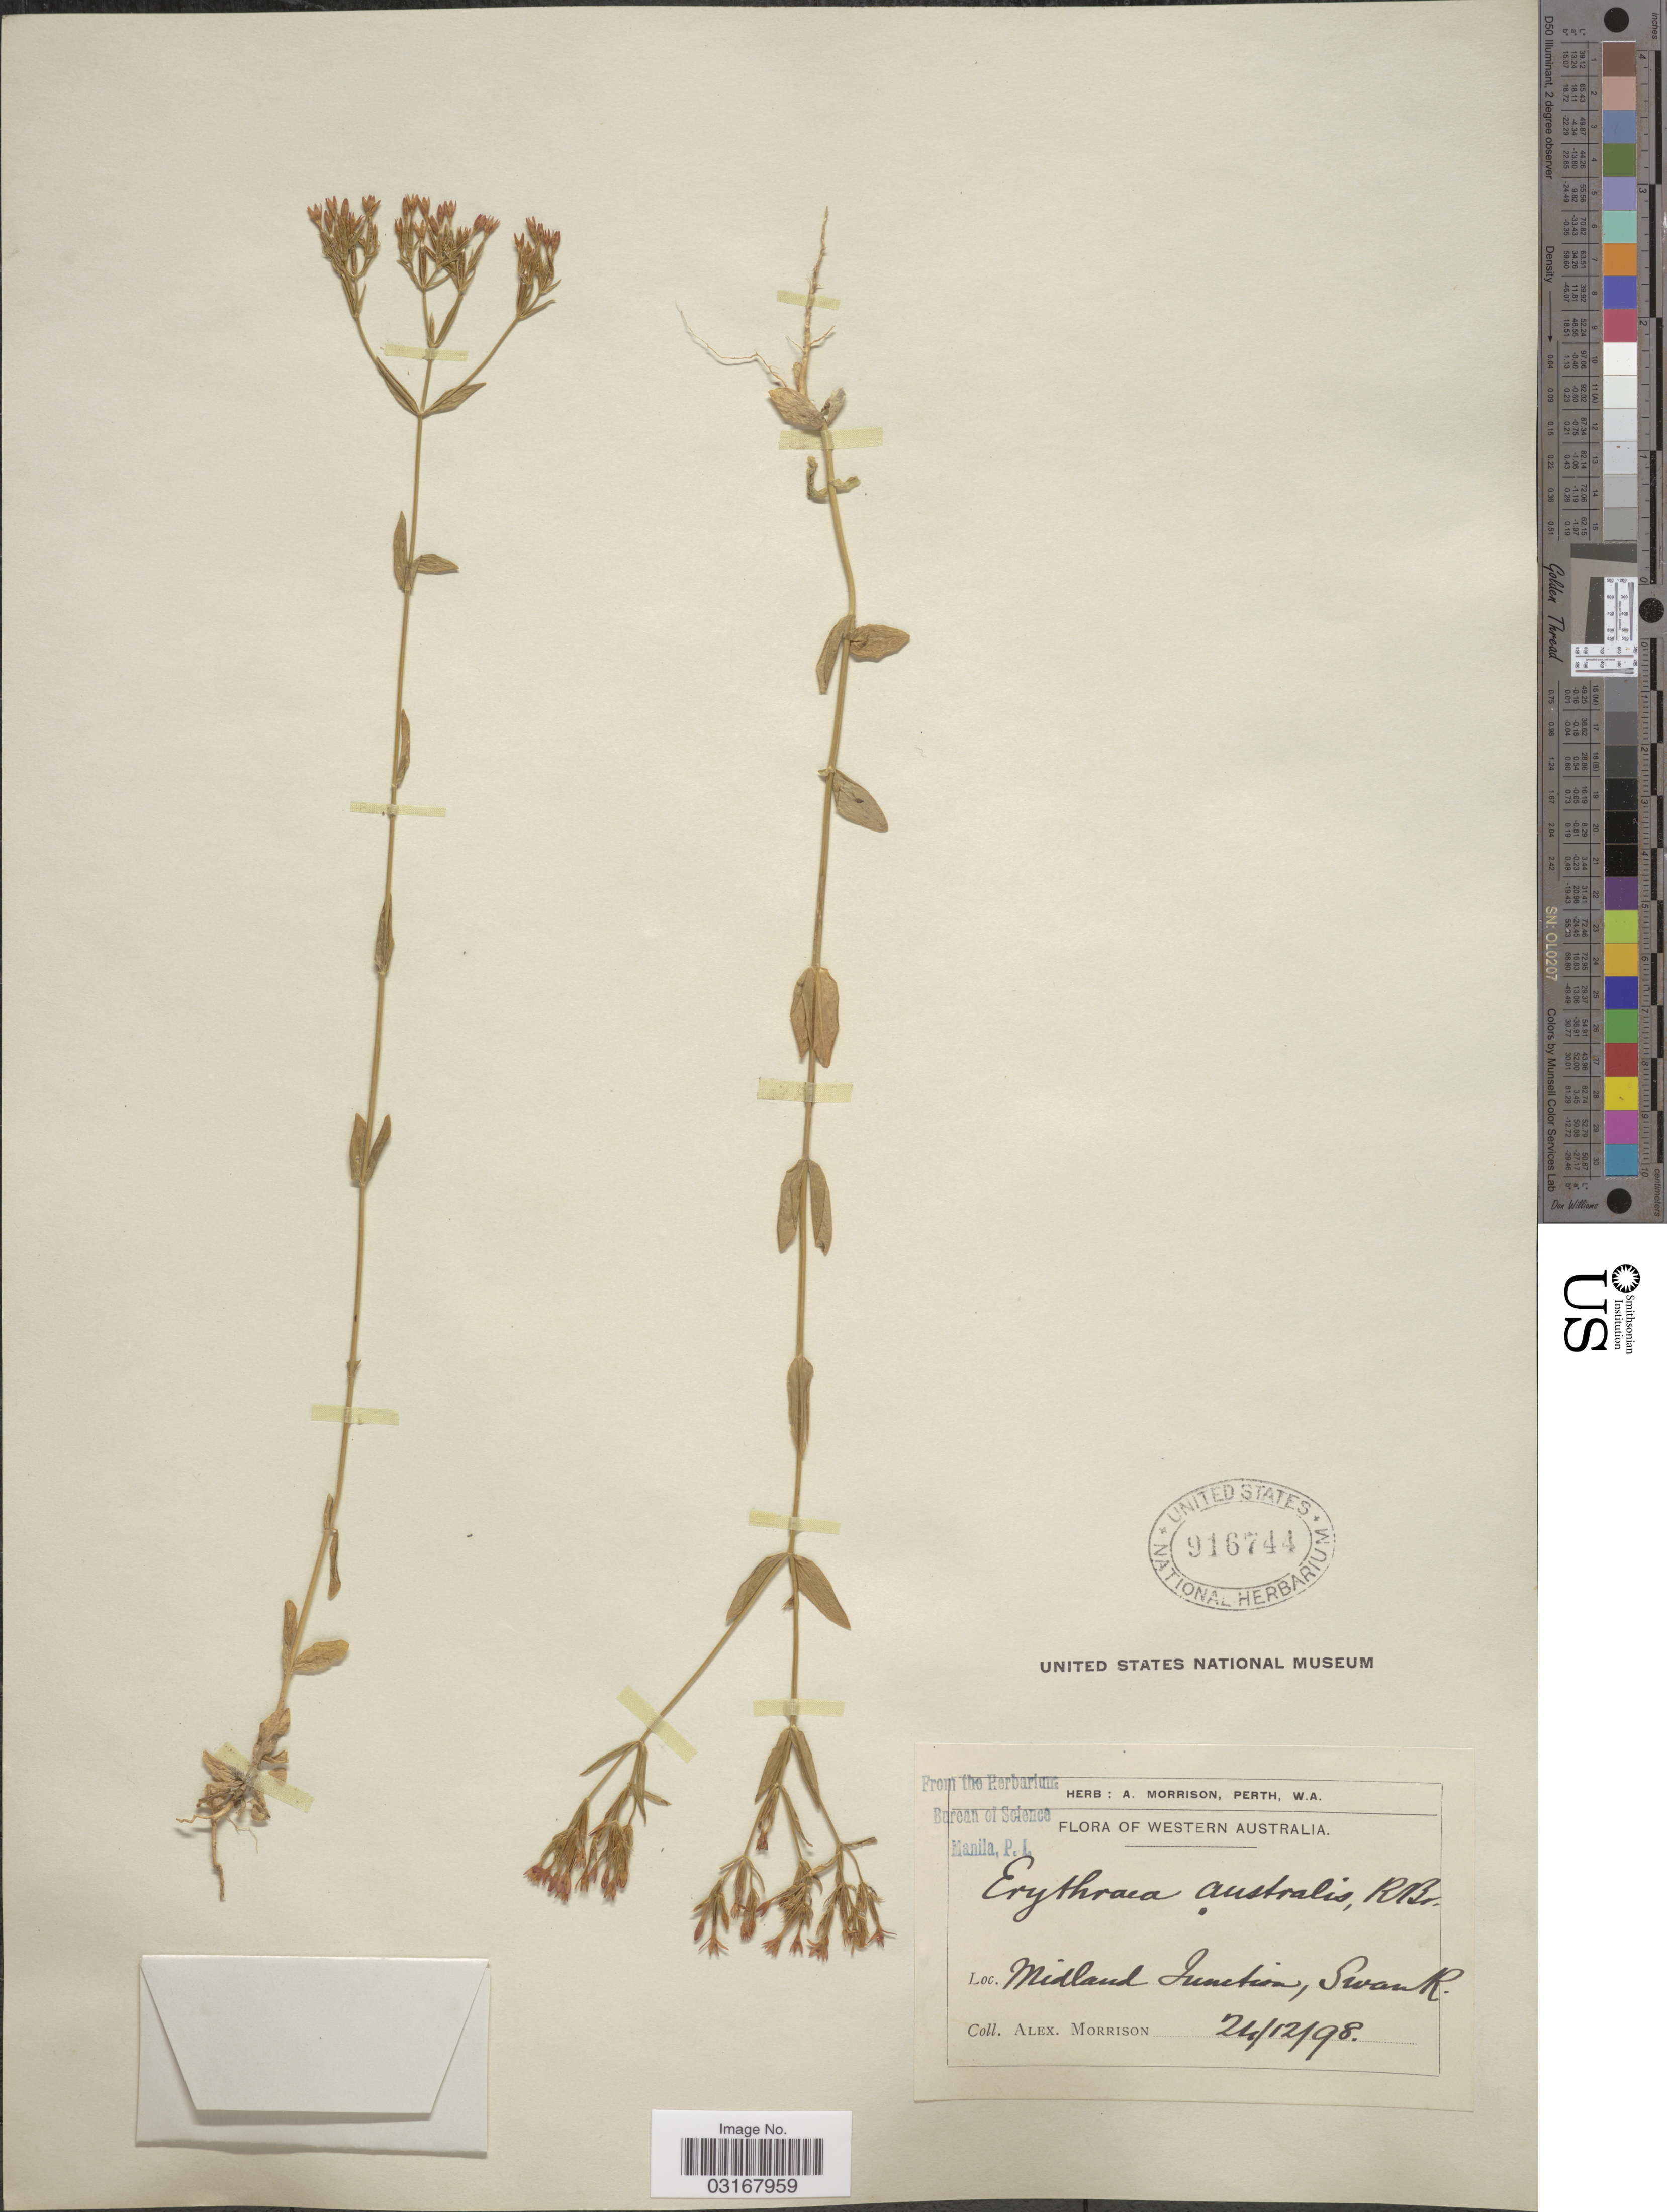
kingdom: Plantae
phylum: Tracheophyta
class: Magnoliopsida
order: Gentianales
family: Gentianaceae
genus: Schenkia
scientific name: Schenkia australis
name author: (R. Br.) G. Mans.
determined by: Strong, Mark T., (BOT), Smithsonian Institution - National Museum of Natural History (UNITED STATES)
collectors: A. Morrison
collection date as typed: Transcribed d/m/y: 24/12/98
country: Australia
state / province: Western Australia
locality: Midland Junction, Swan R.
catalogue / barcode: US 916744